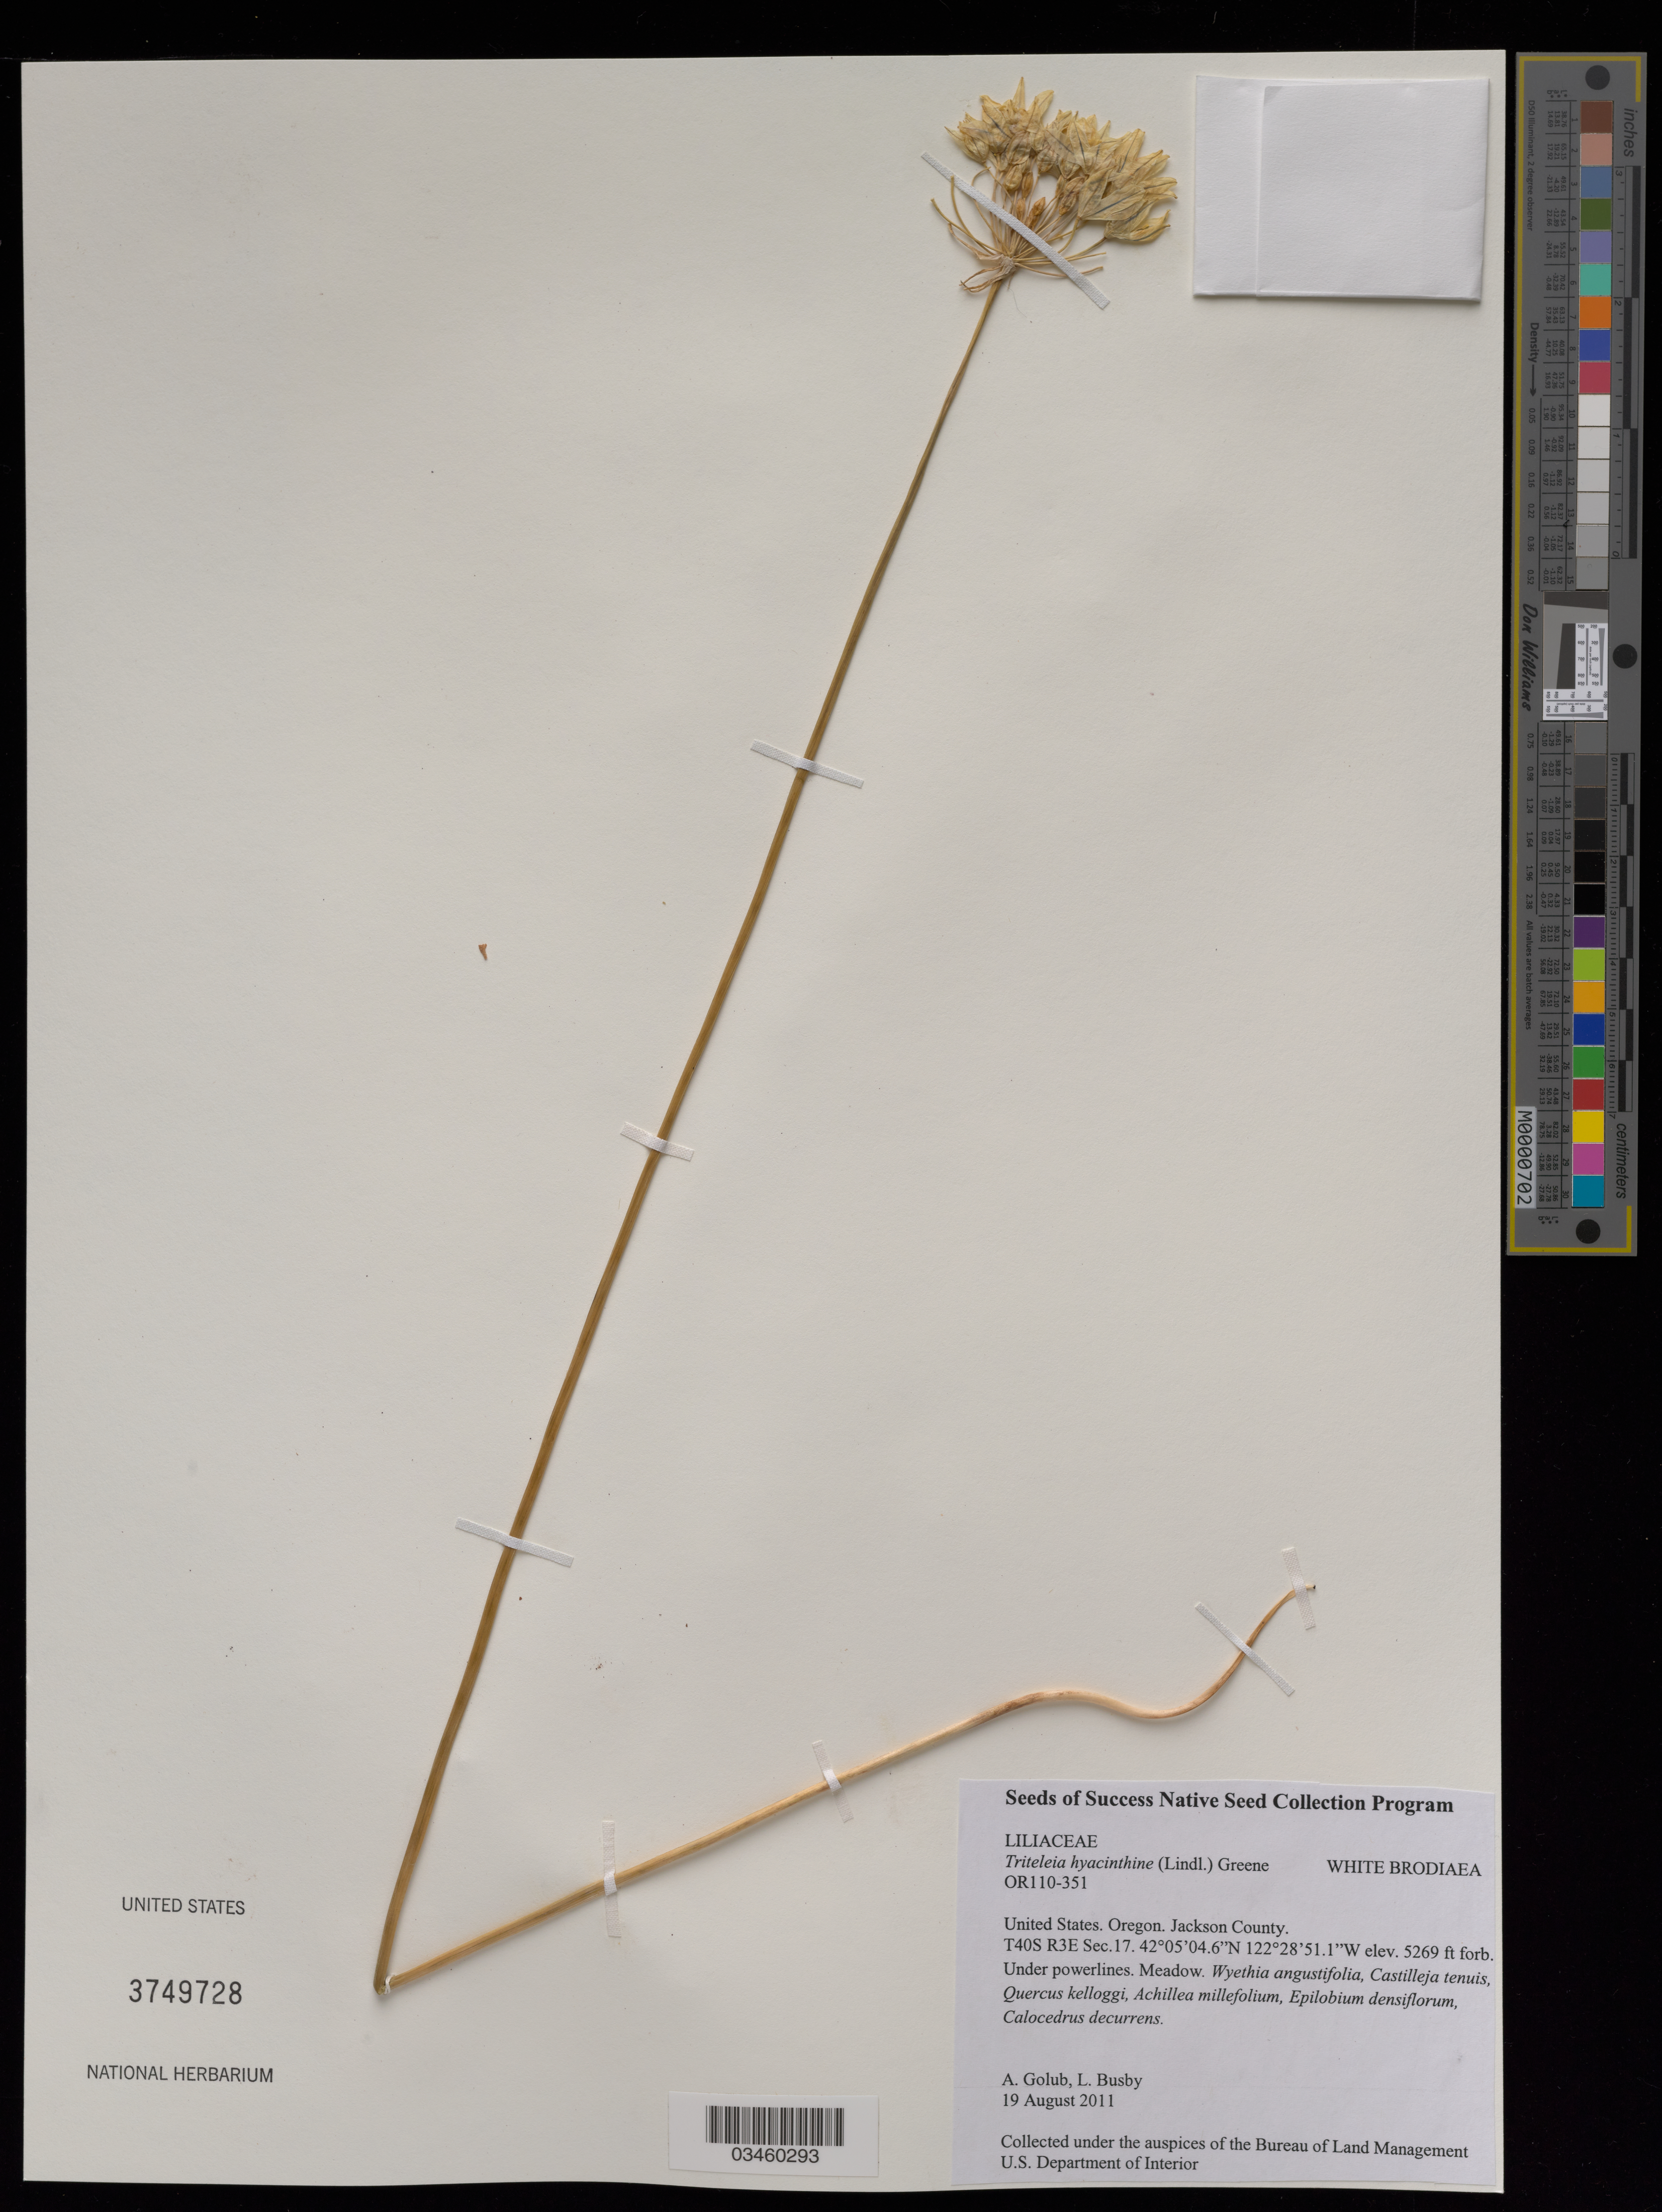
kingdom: Plantae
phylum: Tracheophyta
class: Liliopsida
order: Asparagales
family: Asparagaceae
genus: Triteleia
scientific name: Triteleia hyacinthina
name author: (Lindl.) Greene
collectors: A. Golub & L. Busby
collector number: OR110-351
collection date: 2011-08-19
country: United States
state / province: Oregon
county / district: Jackson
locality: T40S R3E Sec 17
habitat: Under powerlines. Meadow. With Wyethia angustifolia, Castilleja tenuis, Quercus kelloggi, ect.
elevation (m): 1606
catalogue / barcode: US 3749728